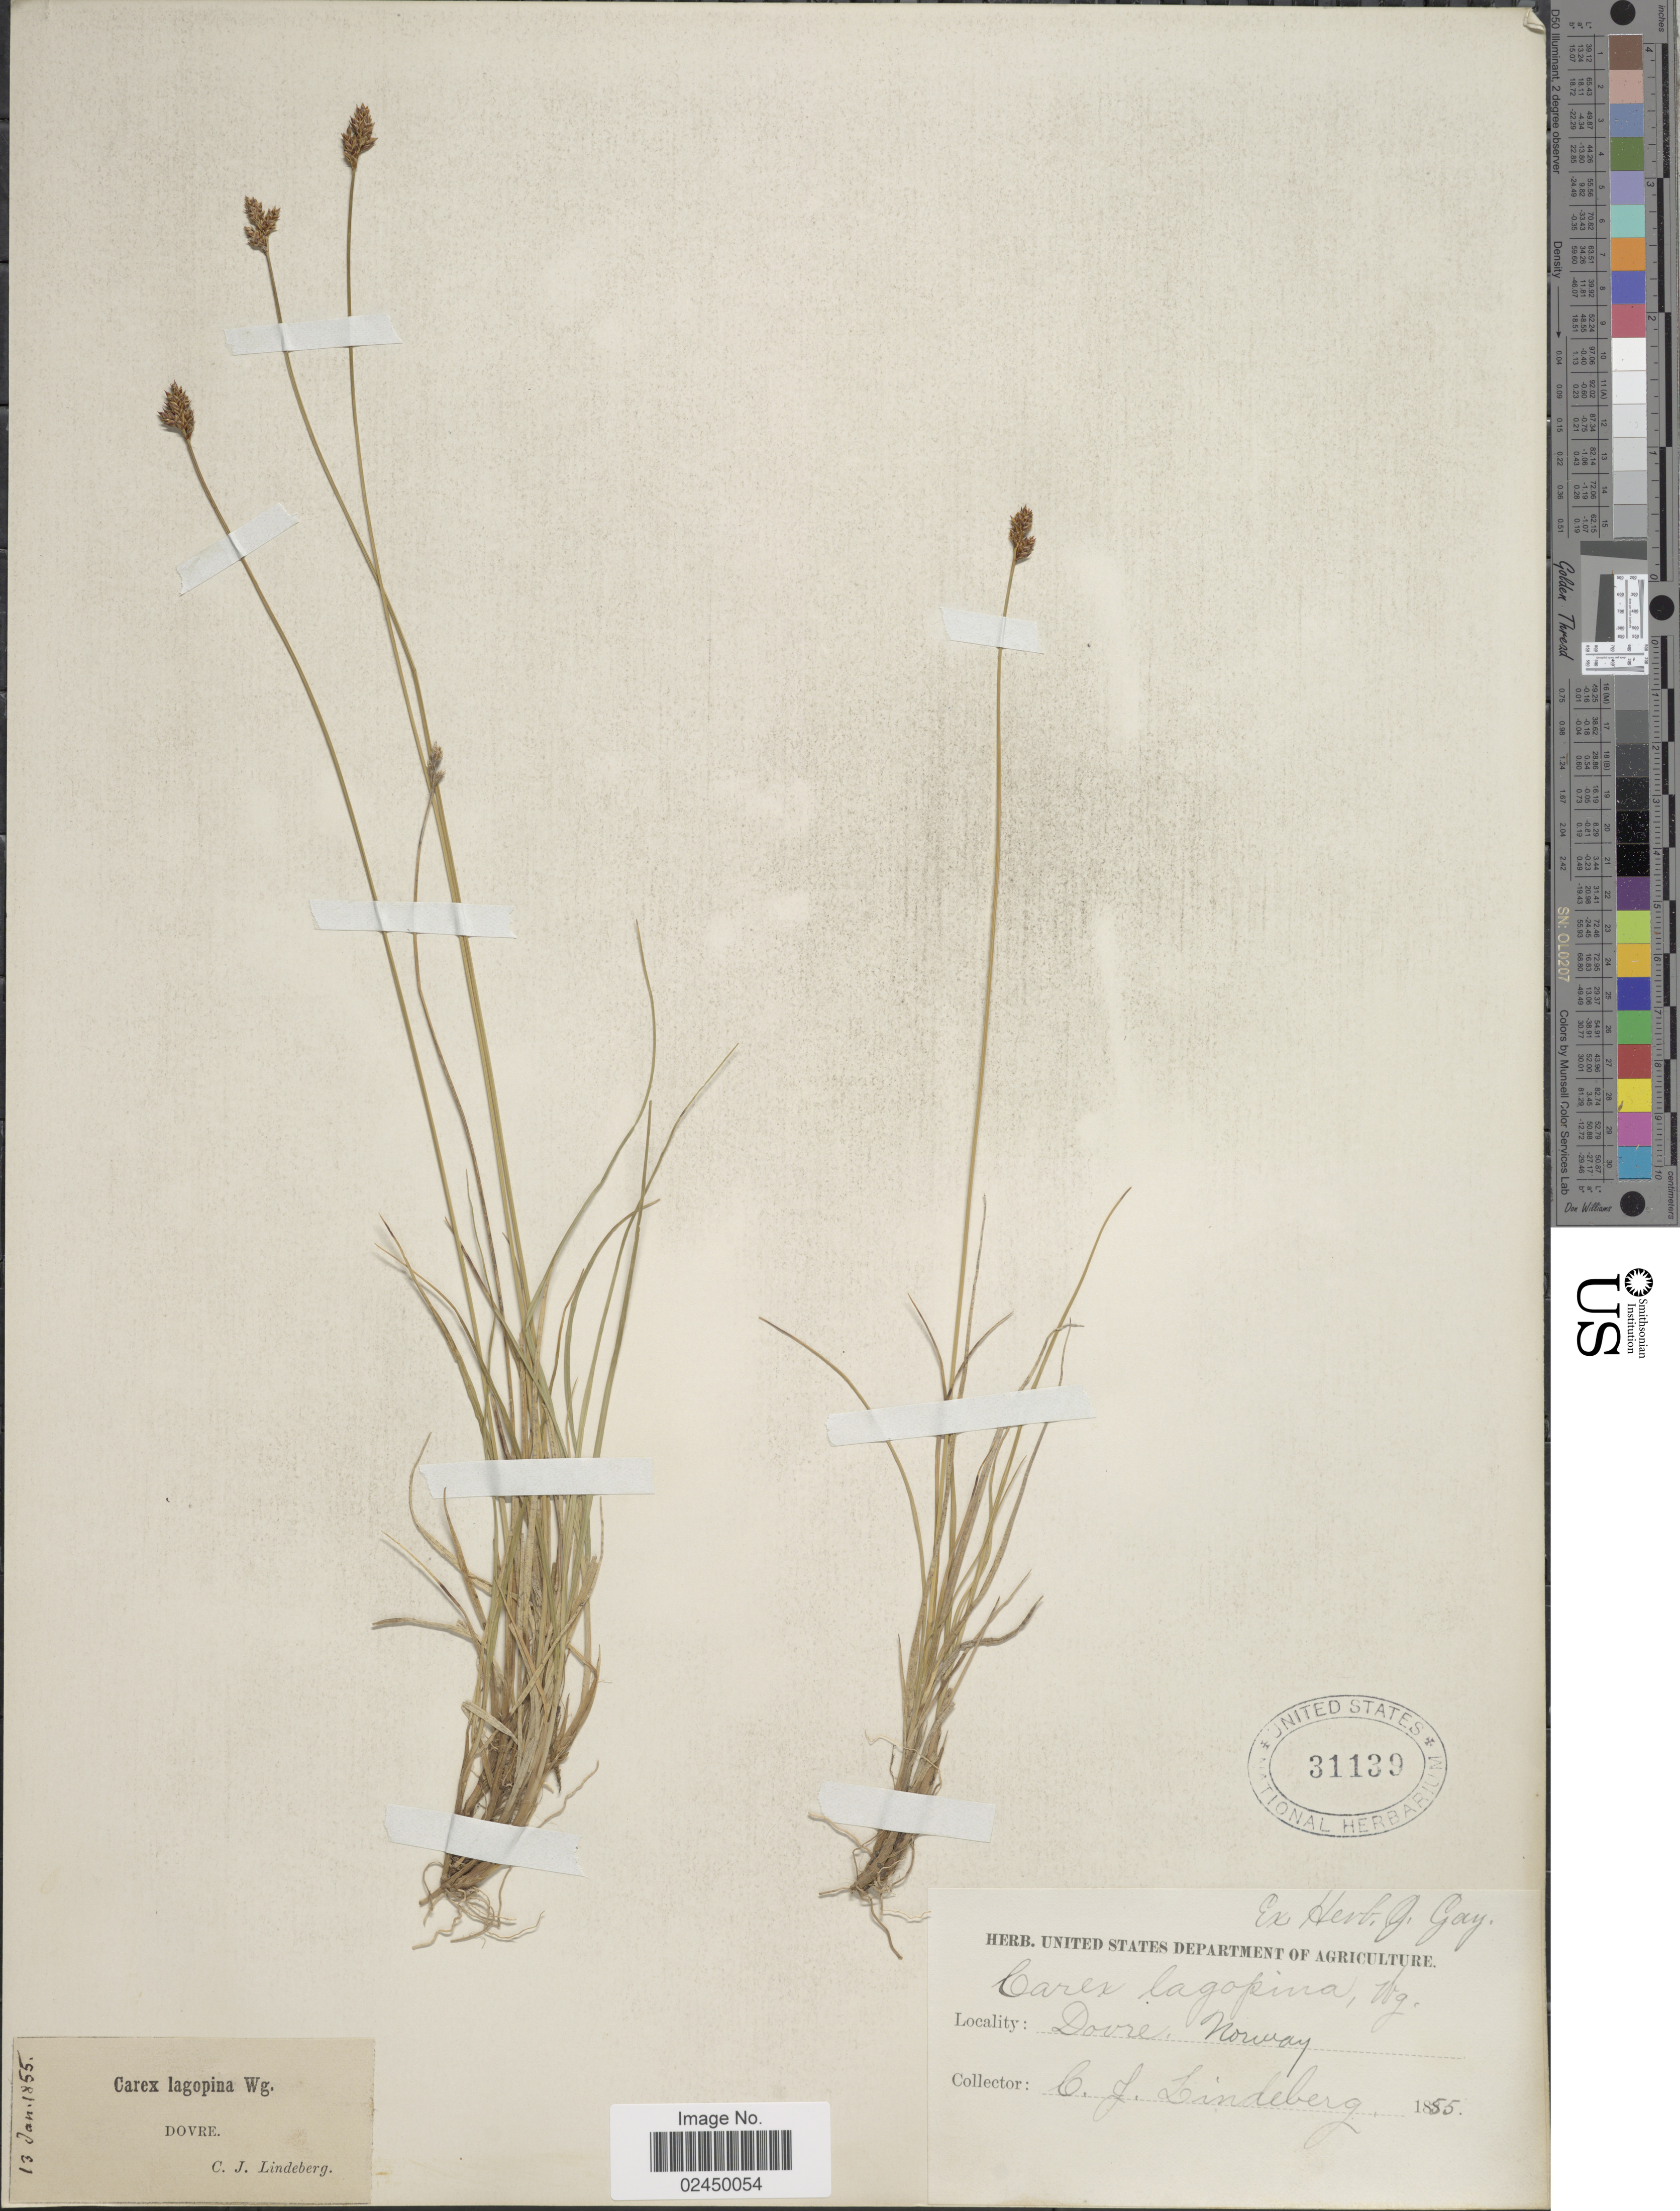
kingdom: Plantae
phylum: Tracheophyta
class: Liliopsida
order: Poales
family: Cyperaceae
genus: Carex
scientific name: Carex lachenalii subsp. lachenalii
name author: Schkuhr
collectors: C. Lindeberg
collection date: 1855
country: Norway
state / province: Oppland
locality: Dovre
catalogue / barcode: US 31139